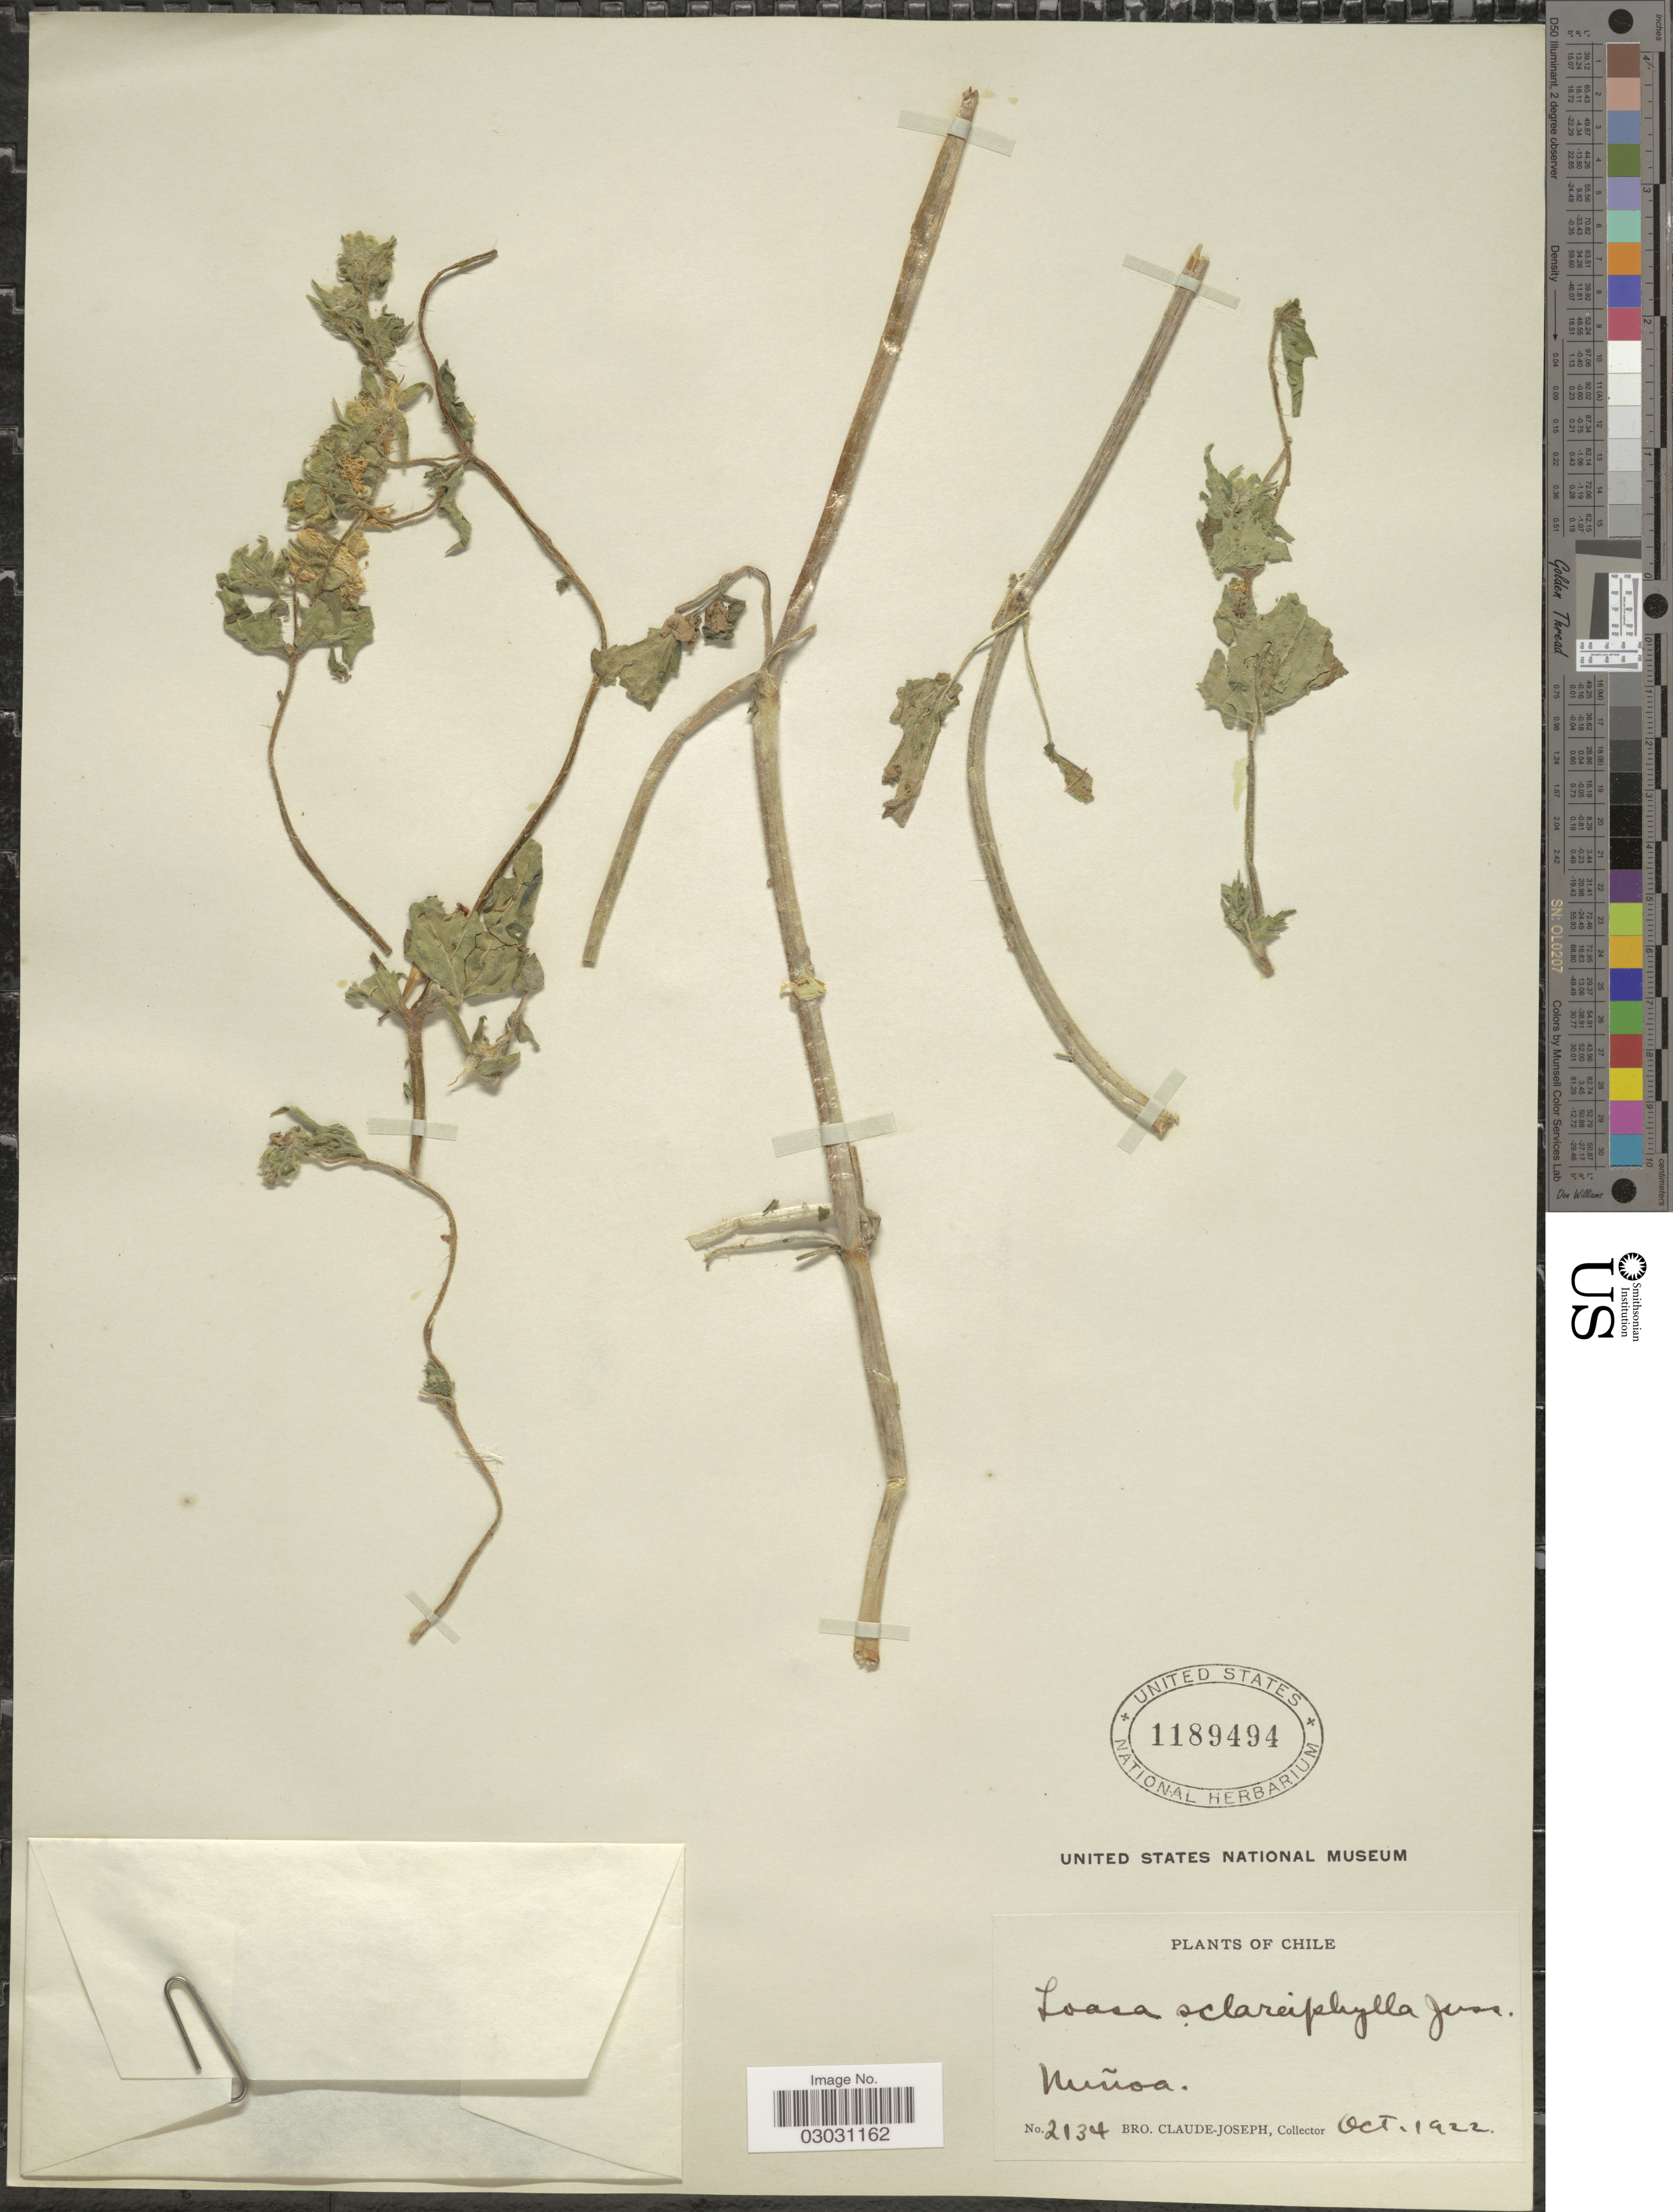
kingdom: Plantae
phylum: Tracheophyta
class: Magnoliopsida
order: Cornales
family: Loasaceae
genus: Loasa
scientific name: Loasa sclareifolia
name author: Juss.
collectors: Bro. Claude-Joseph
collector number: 2134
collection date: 1922-10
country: Chile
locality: Nuñoa.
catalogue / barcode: US 1189494